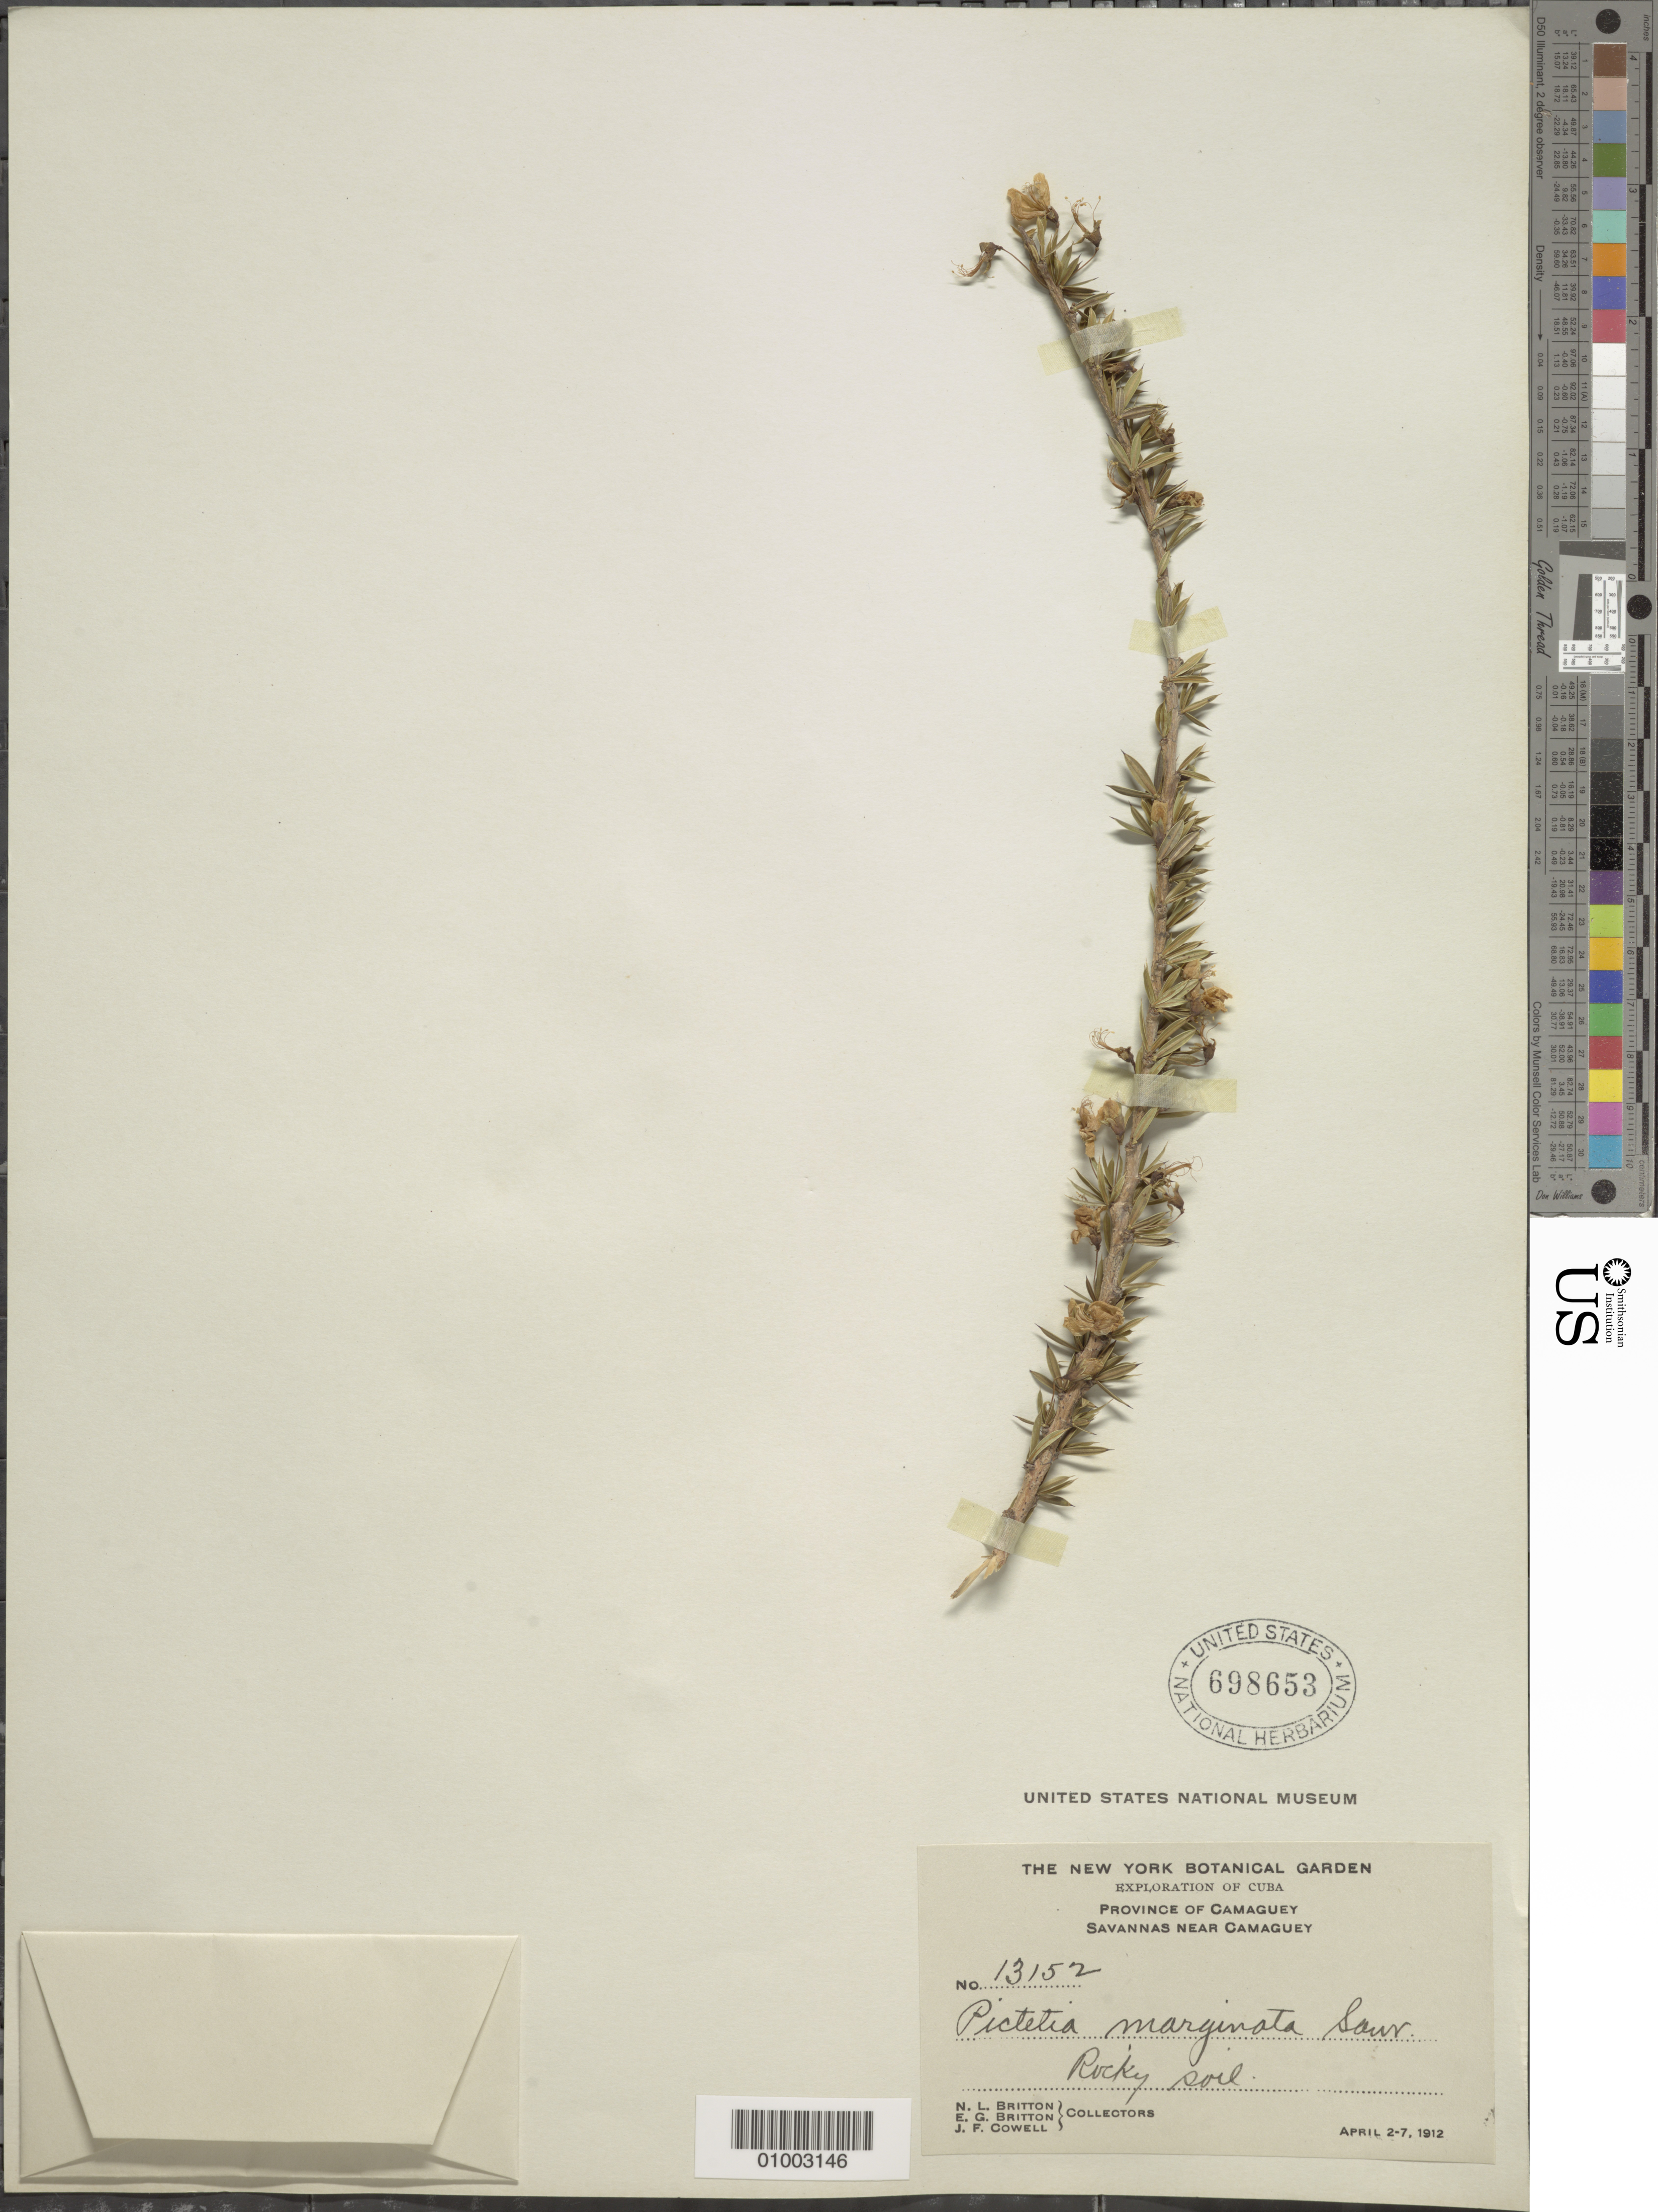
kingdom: Plantae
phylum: Tracheophyta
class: Magnoliopsida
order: Fabales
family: Fabaceae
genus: Pictetia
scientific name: Pictetia marginata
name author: C. Wright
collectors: E. G. Britton, N. Britton & J. F. Cowell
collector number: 13152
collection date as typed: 02 Apr 1912 to 07 Apr 1912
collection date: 1912-04-02/1912-04-07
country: Cuba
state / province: Camagüey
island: Cuba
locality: Rocky soil, Savannas bear Camaguey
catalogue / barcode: US 698653